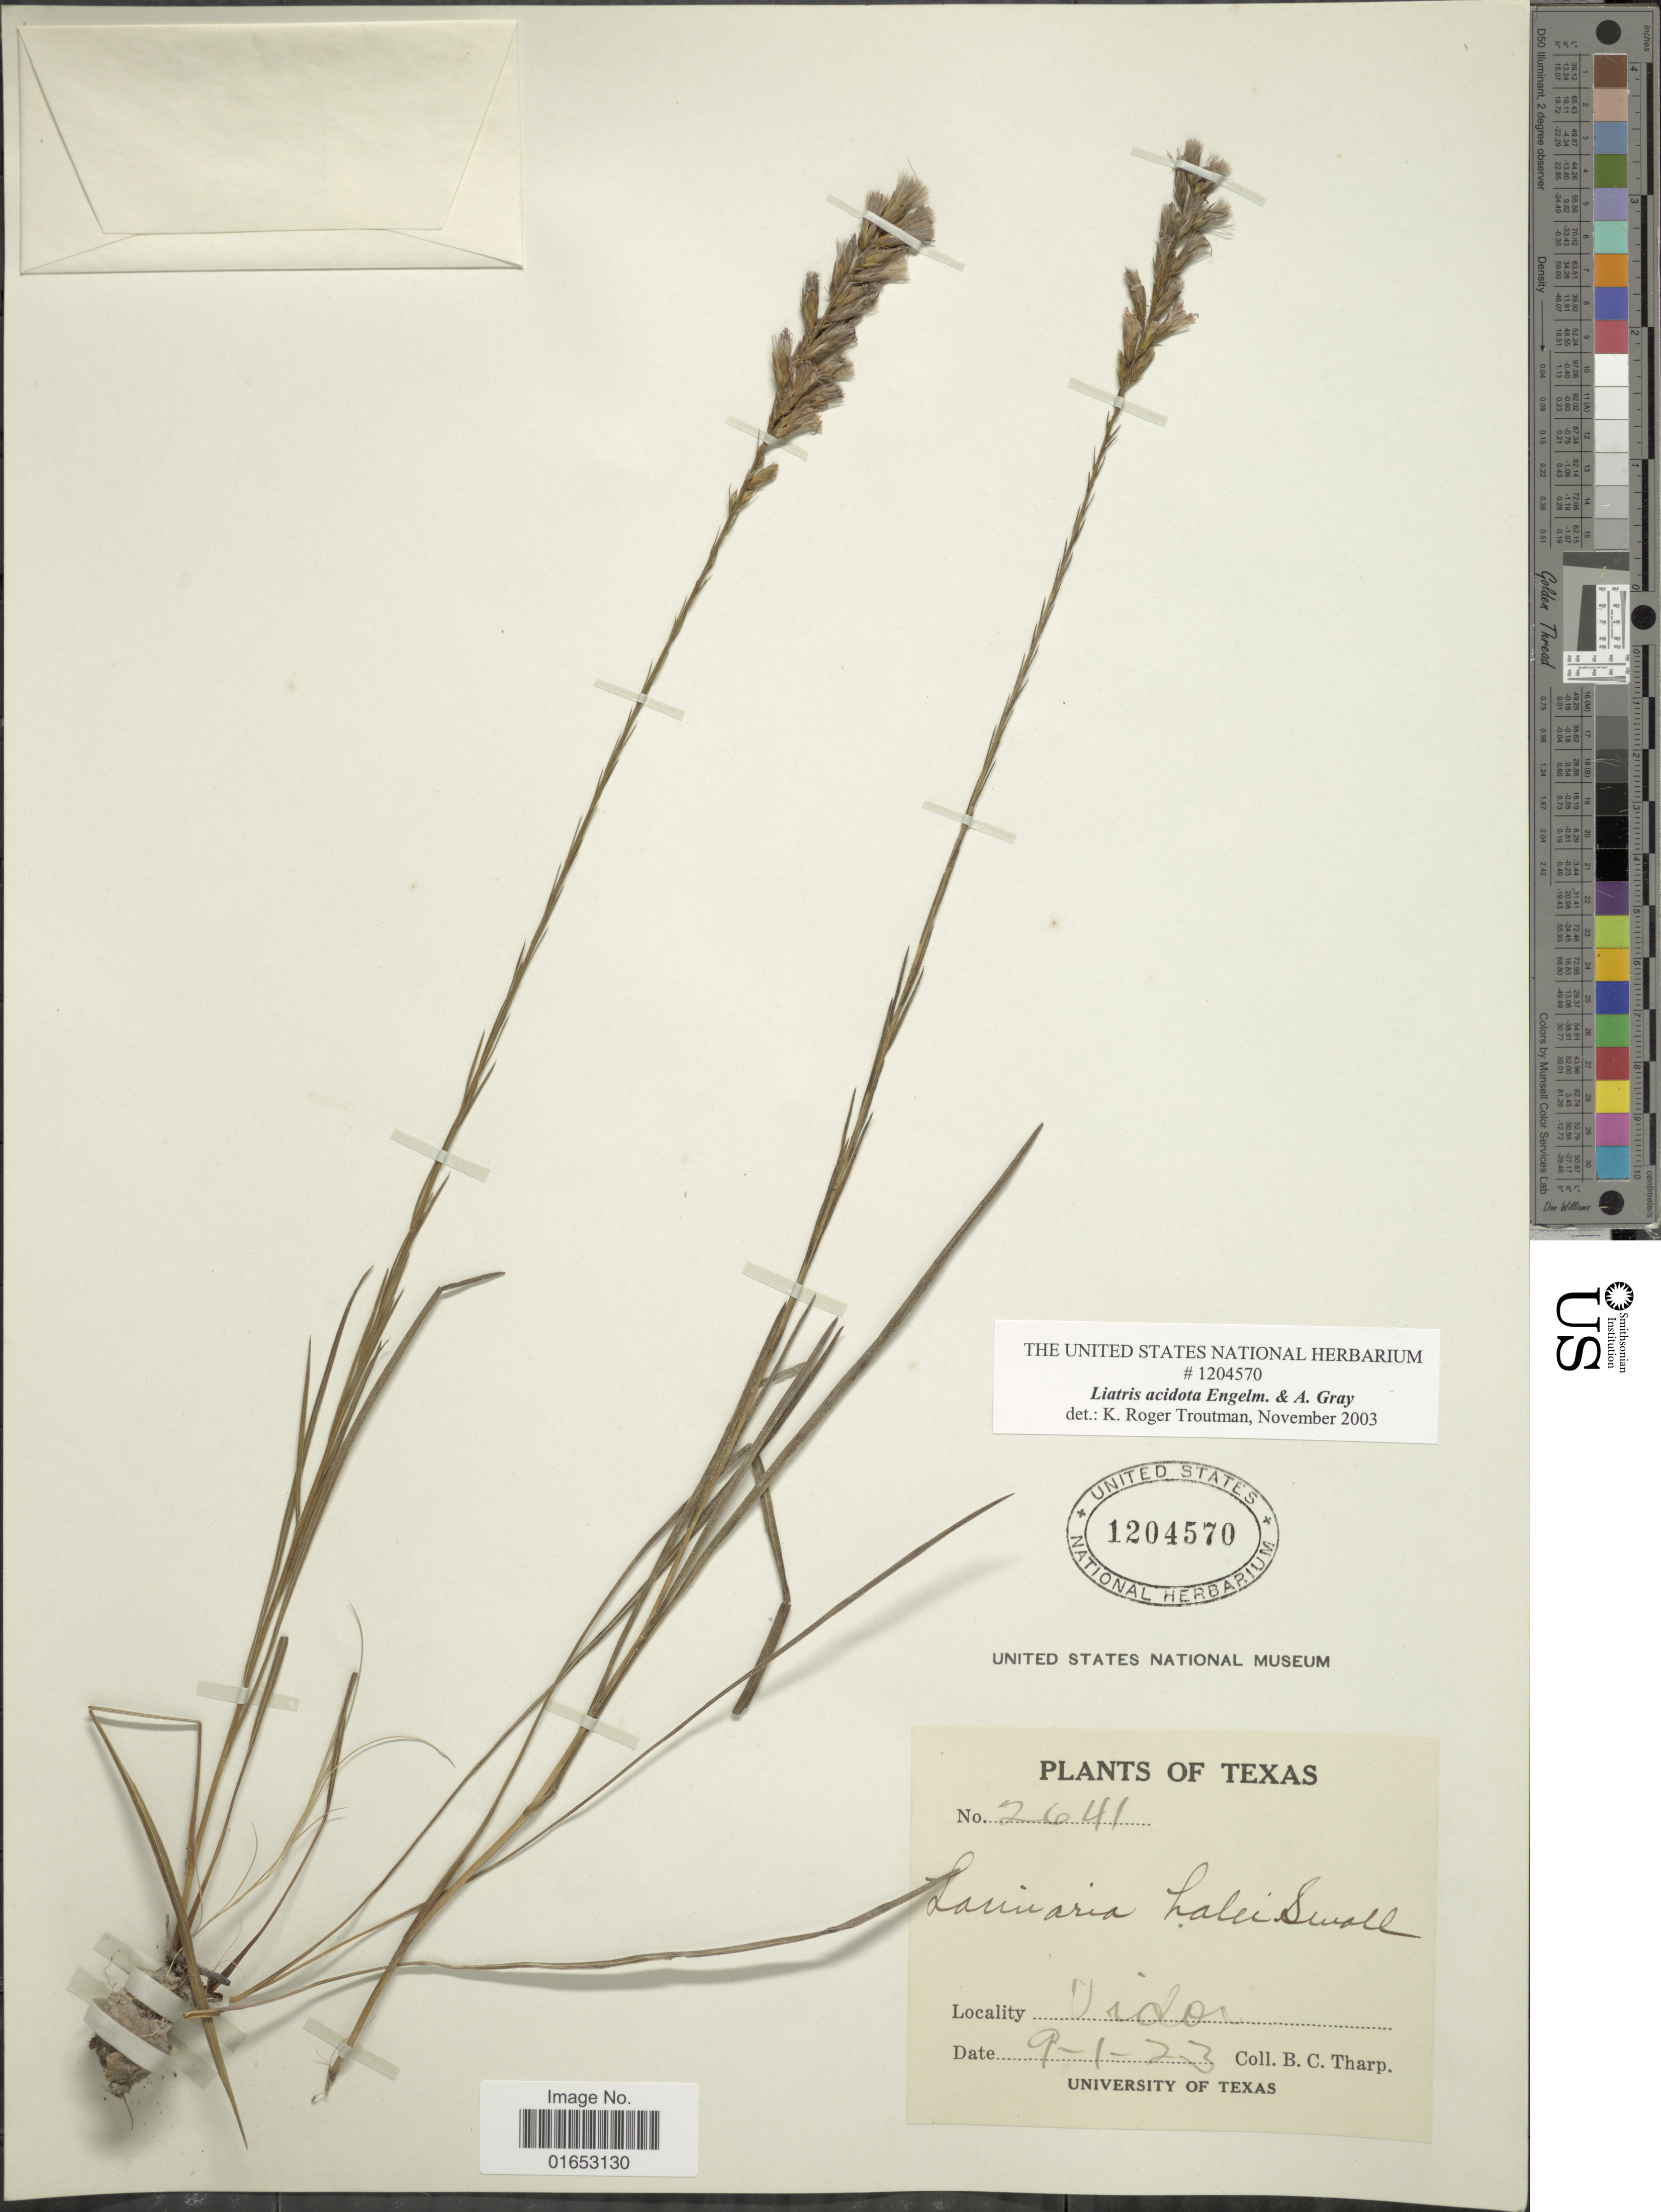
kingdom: Plantae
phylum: Tracheophyta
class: Magnoliopsida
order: Asterales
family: Asteraceae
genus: Liatris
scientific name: Liatris acidota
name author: Engelm. & A. Gray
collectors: B. C. Tharp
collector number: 2641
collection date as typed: Transcribed d/m/y: 1/9/23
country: United States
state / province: Texas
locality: Jidor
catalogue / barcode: US 1204570